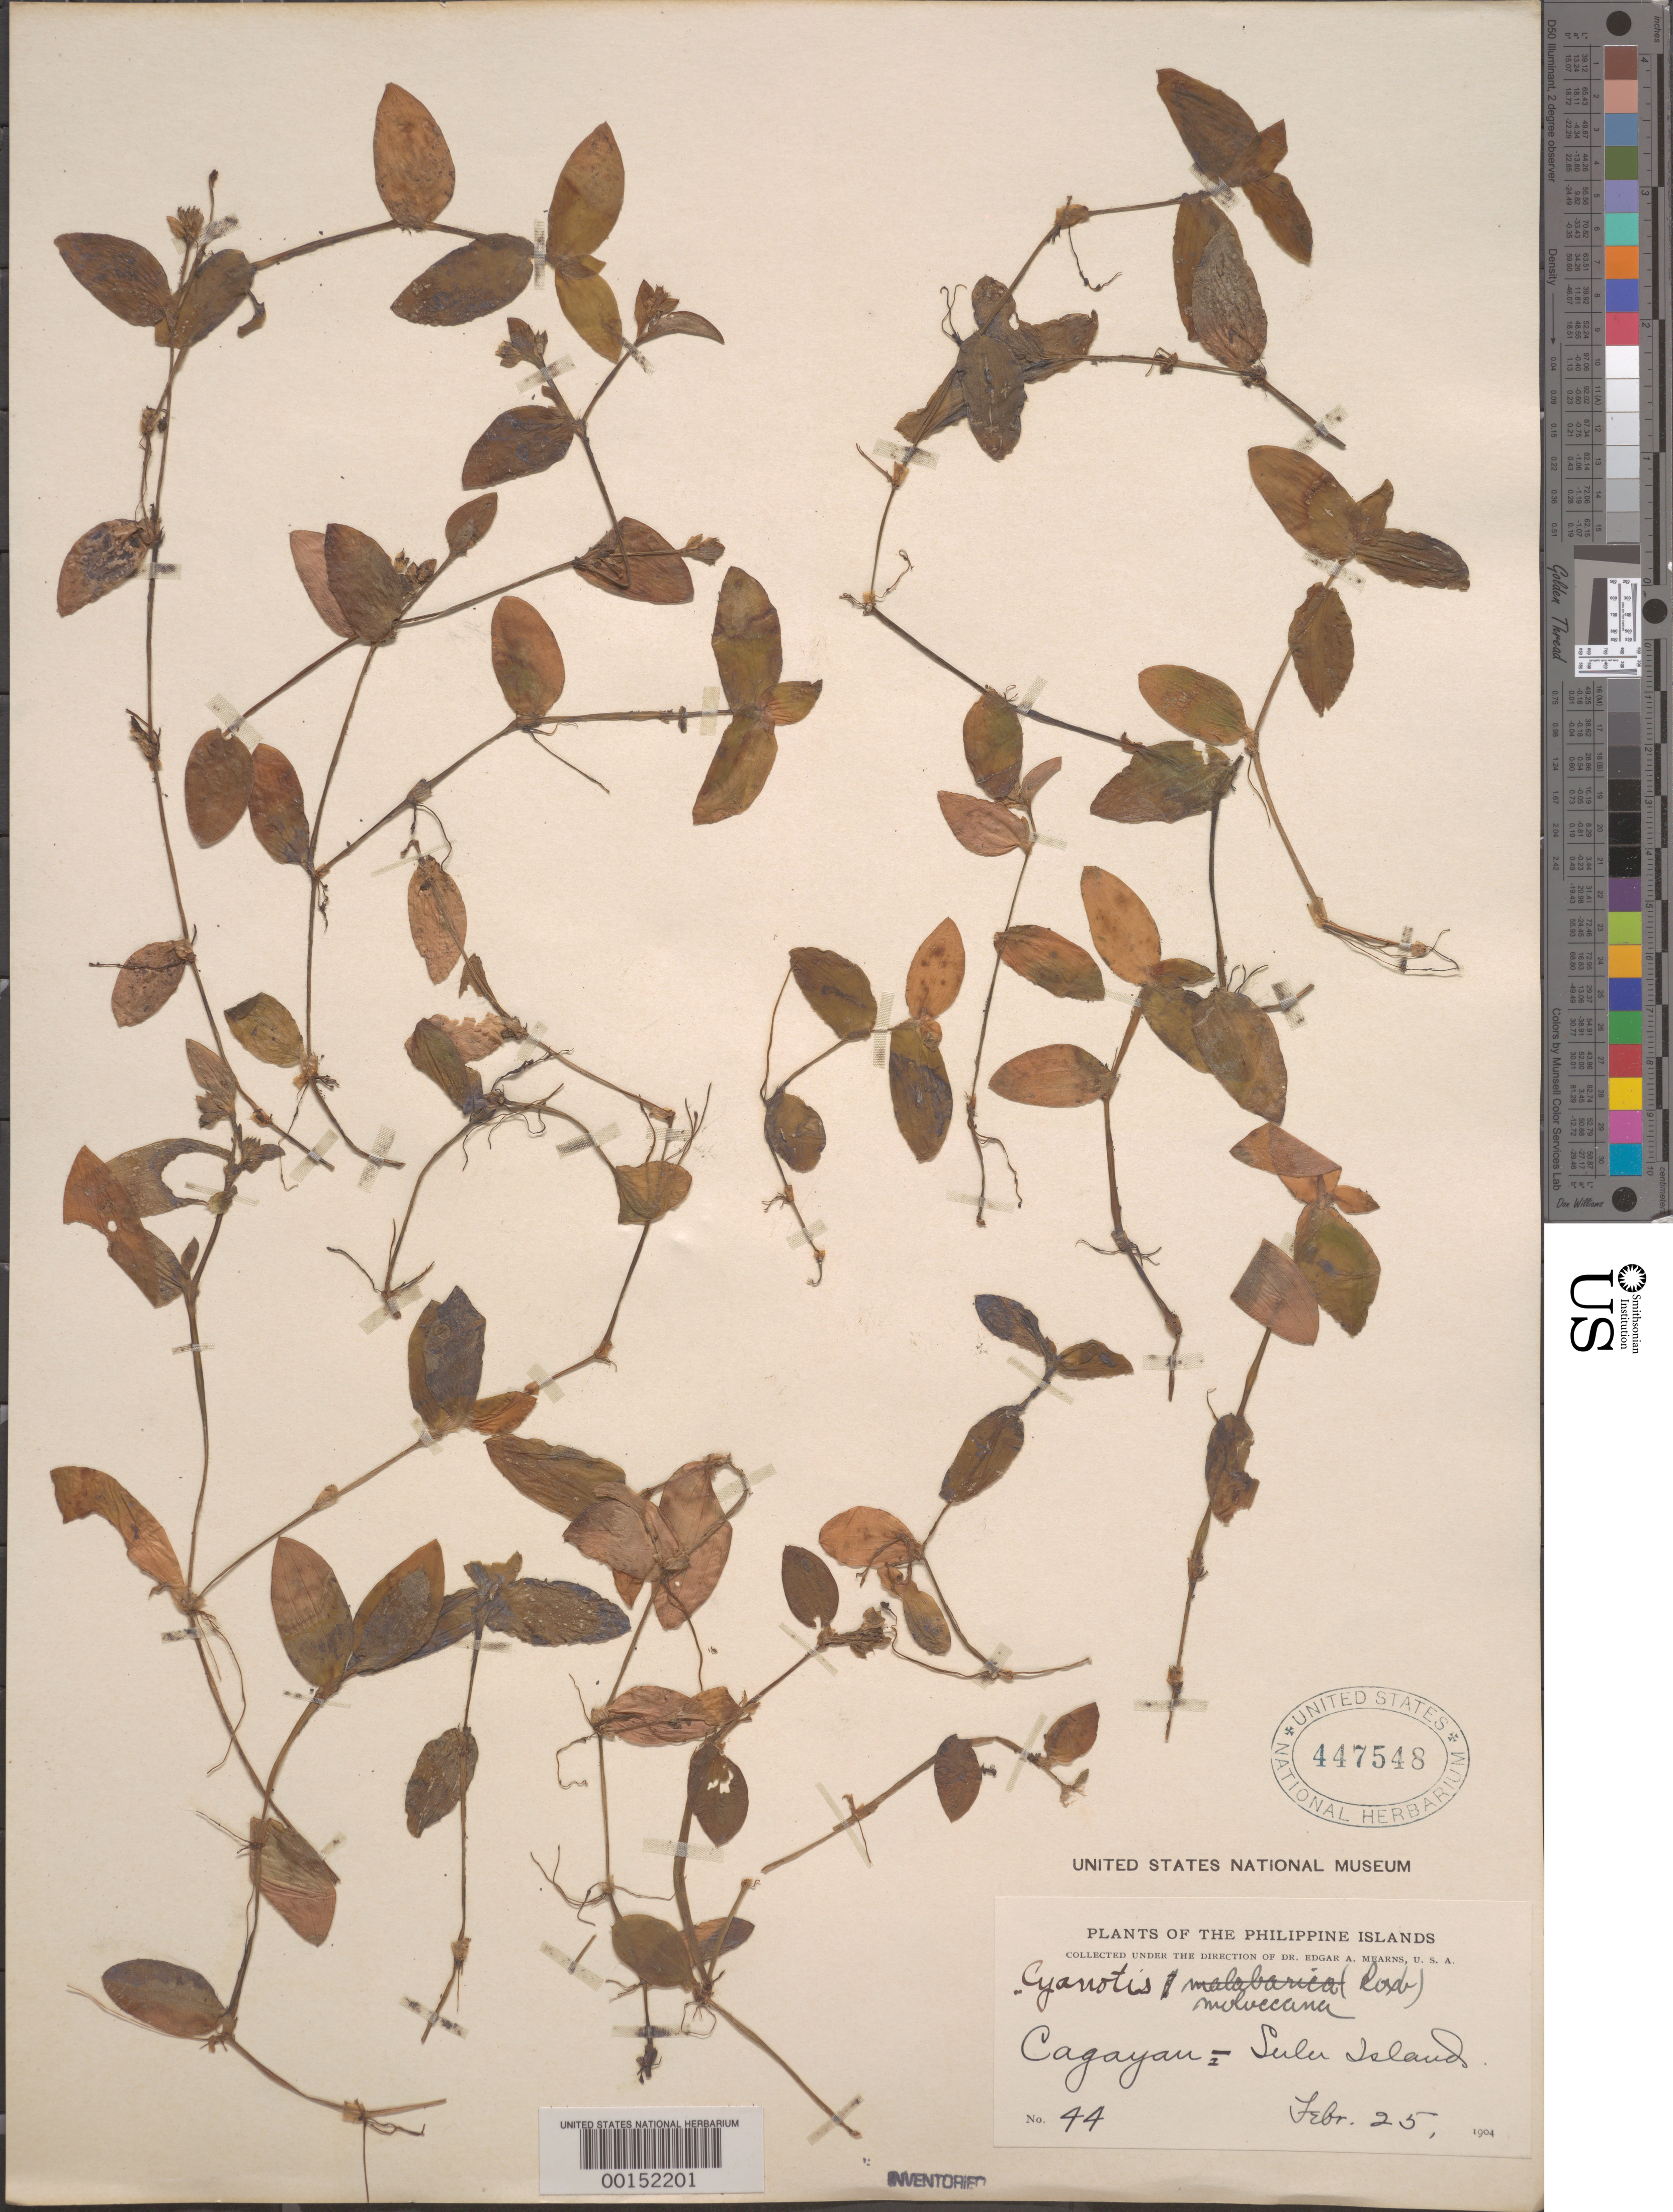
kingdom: Plantae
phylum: Tracheophyta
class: Liliopsida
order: Commelinales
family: Commelinaceae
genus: Belosynapsis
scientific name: Belosynapsis ciliata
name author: (Blume) R.S. Rao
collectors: E. A. Mearns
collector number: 44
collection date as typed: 25 Feb 1904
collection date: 1904-02-25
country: Philippines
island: Luzon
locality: Sulu island, cagayan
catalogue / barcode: US 447548